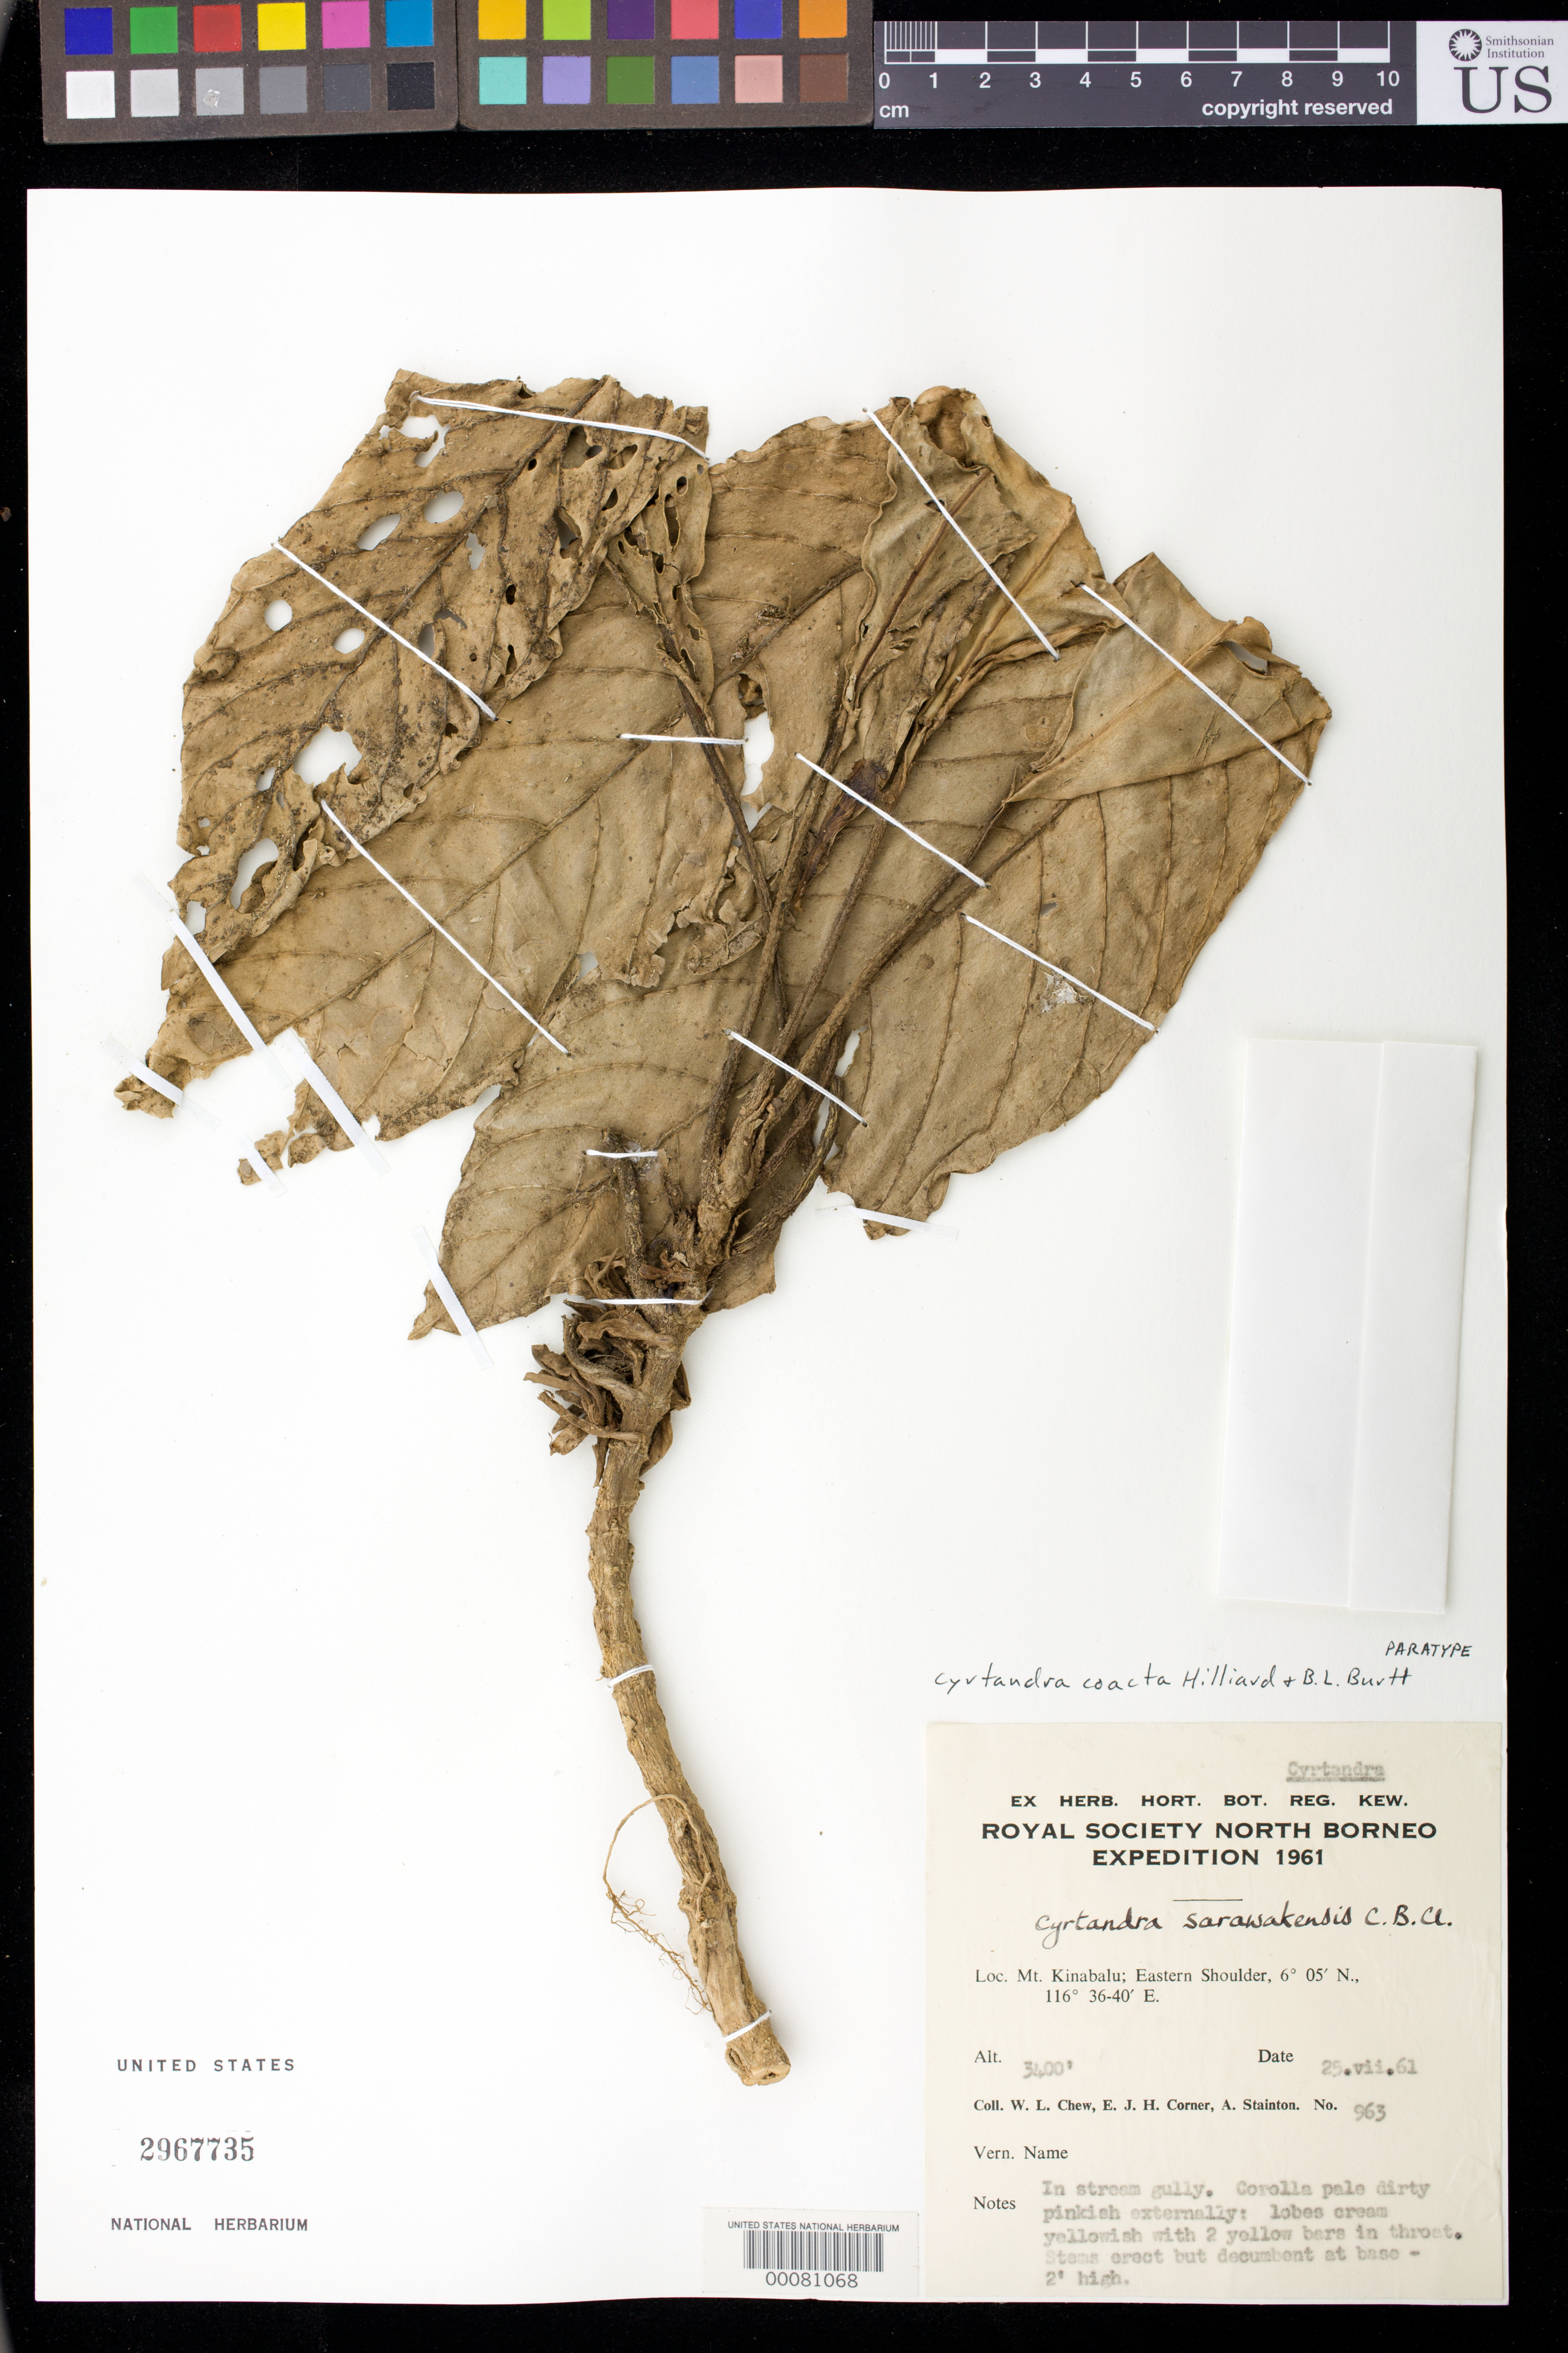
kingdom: Plantae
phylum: Tracheophyta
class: Magnoliopsida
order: Lamiales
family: Gesneriaceae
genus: Cyrtandra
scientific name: Cyrtandra coacta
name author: Hilliard & B.L. Burtt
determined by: Smith, J. F.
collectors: W. Chew, E. Corner & A. Stainton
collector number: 963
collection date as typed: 25 Jul 1961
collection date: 1961-07-25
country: Malaysia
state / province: Sabah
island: Borneo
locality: Mt. Kinabalu; Eastern Shoulder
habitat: In stream gully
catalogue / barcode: US 2967735